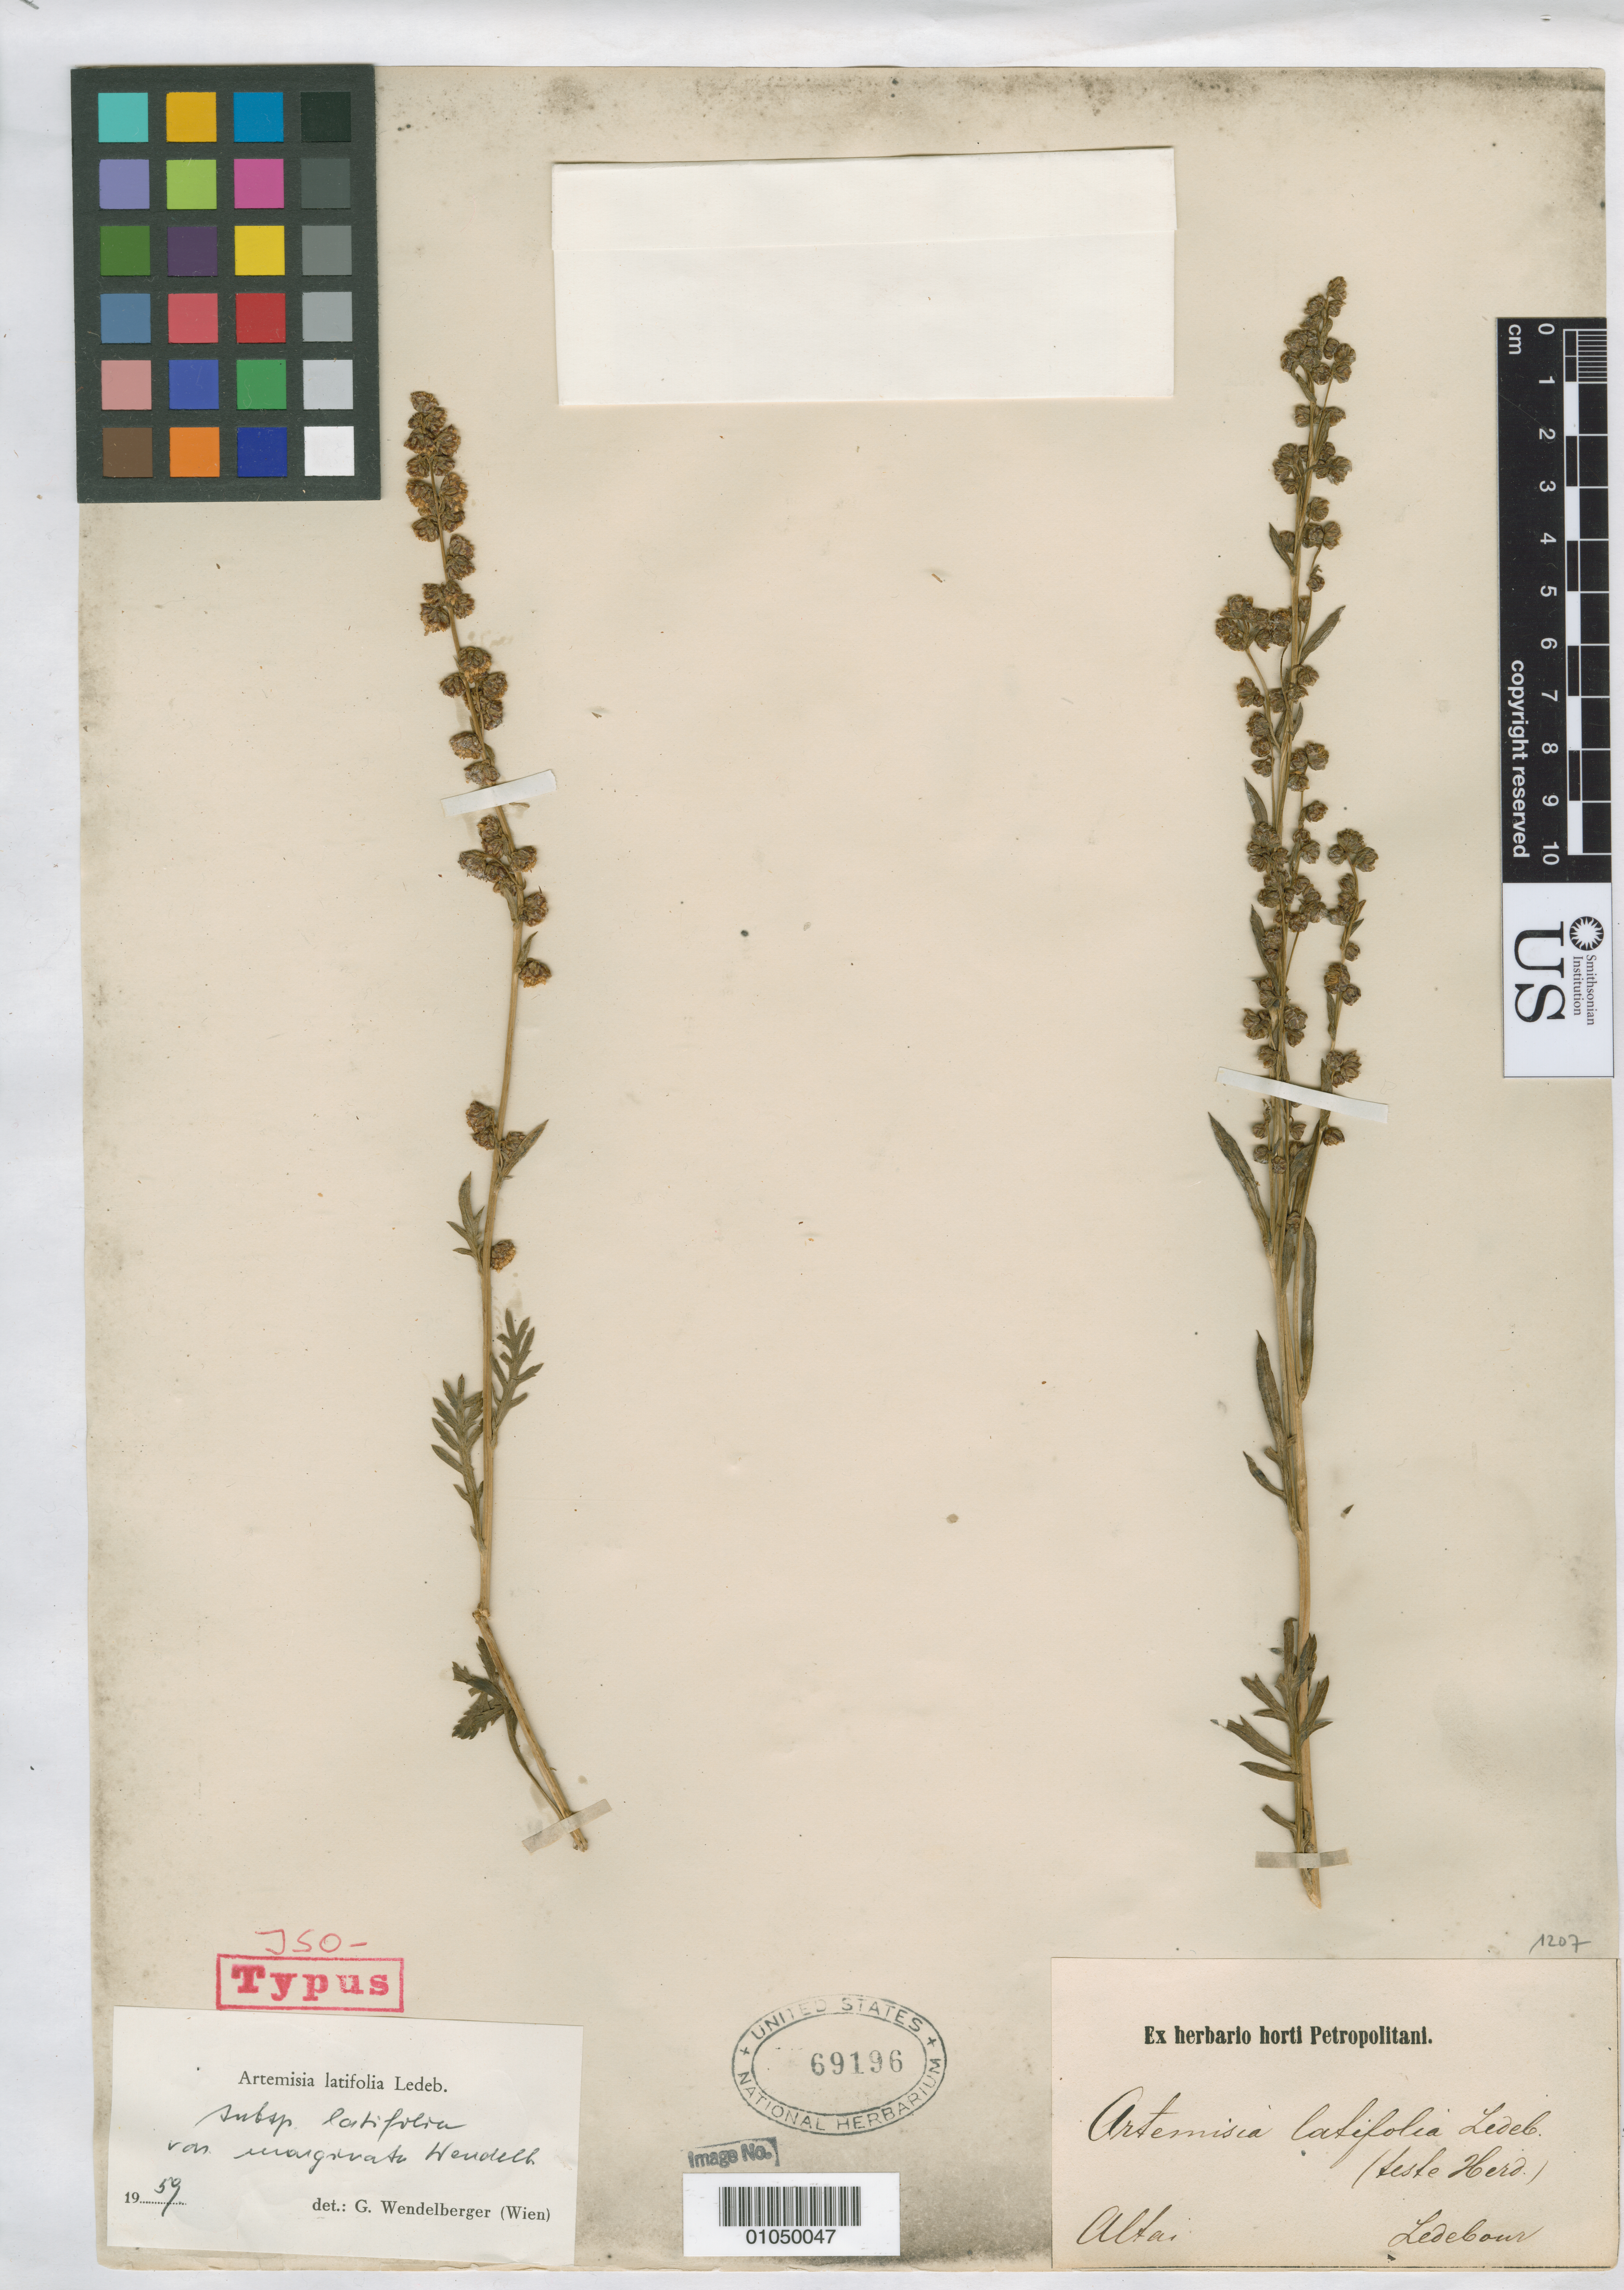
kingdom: Plantae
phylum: Tracheophyta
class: Magnoliopsida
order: Asterales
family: Asteraceae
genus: Artemisia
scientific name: Artemisia latifolia var. marginata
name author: Wendelb.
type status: Isotype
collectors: C. F. von Ledebour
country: Russian Federation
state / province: Altai Republic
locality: Altai.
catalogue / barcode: US 69196